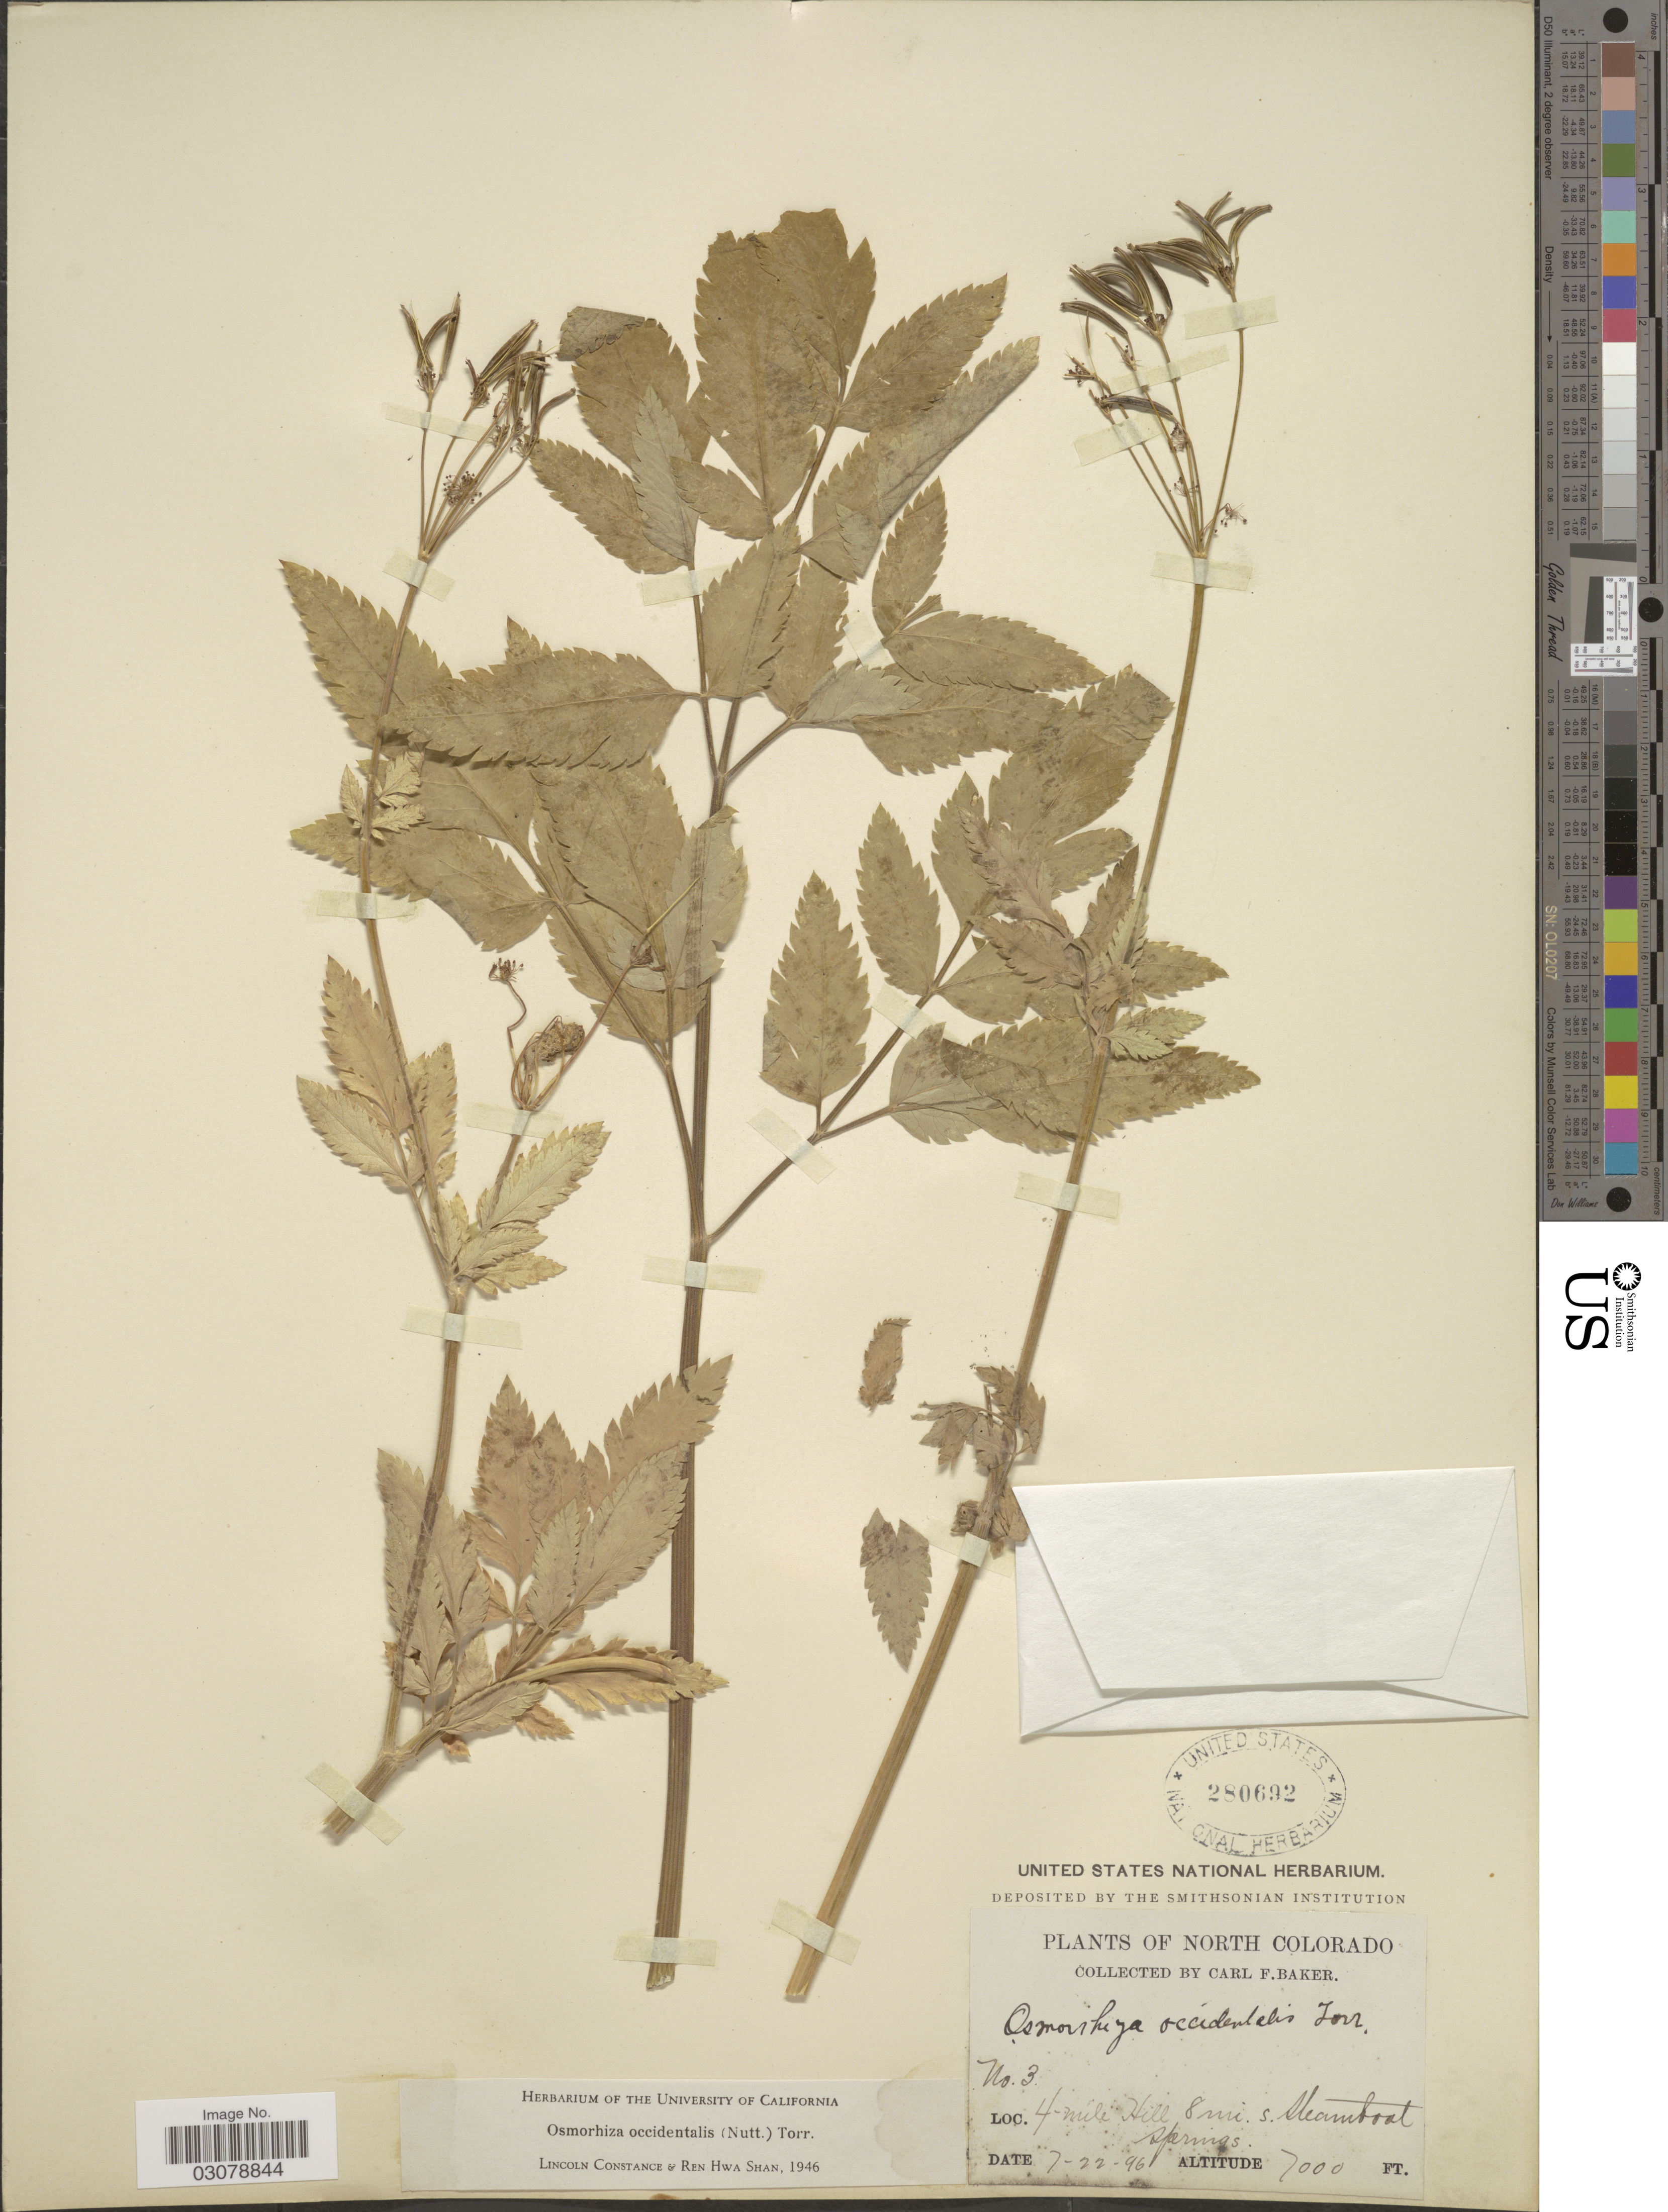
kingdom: Plantae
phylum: Tracheophyta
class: Magnoliopsida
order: Apiales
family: Apiaceae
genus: Osmorhiza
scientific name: Osmorhiza occidentalis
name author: (Nutt.) Torr.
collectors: C. F. Baker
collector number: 3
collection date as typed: Transcribed d/m/y: 22/7/96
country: United States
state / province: Colorado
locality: North Colorado, 4 mile Hill 8 mi. s. Steamboat Springs.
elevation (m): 2134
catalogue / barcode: US 280692